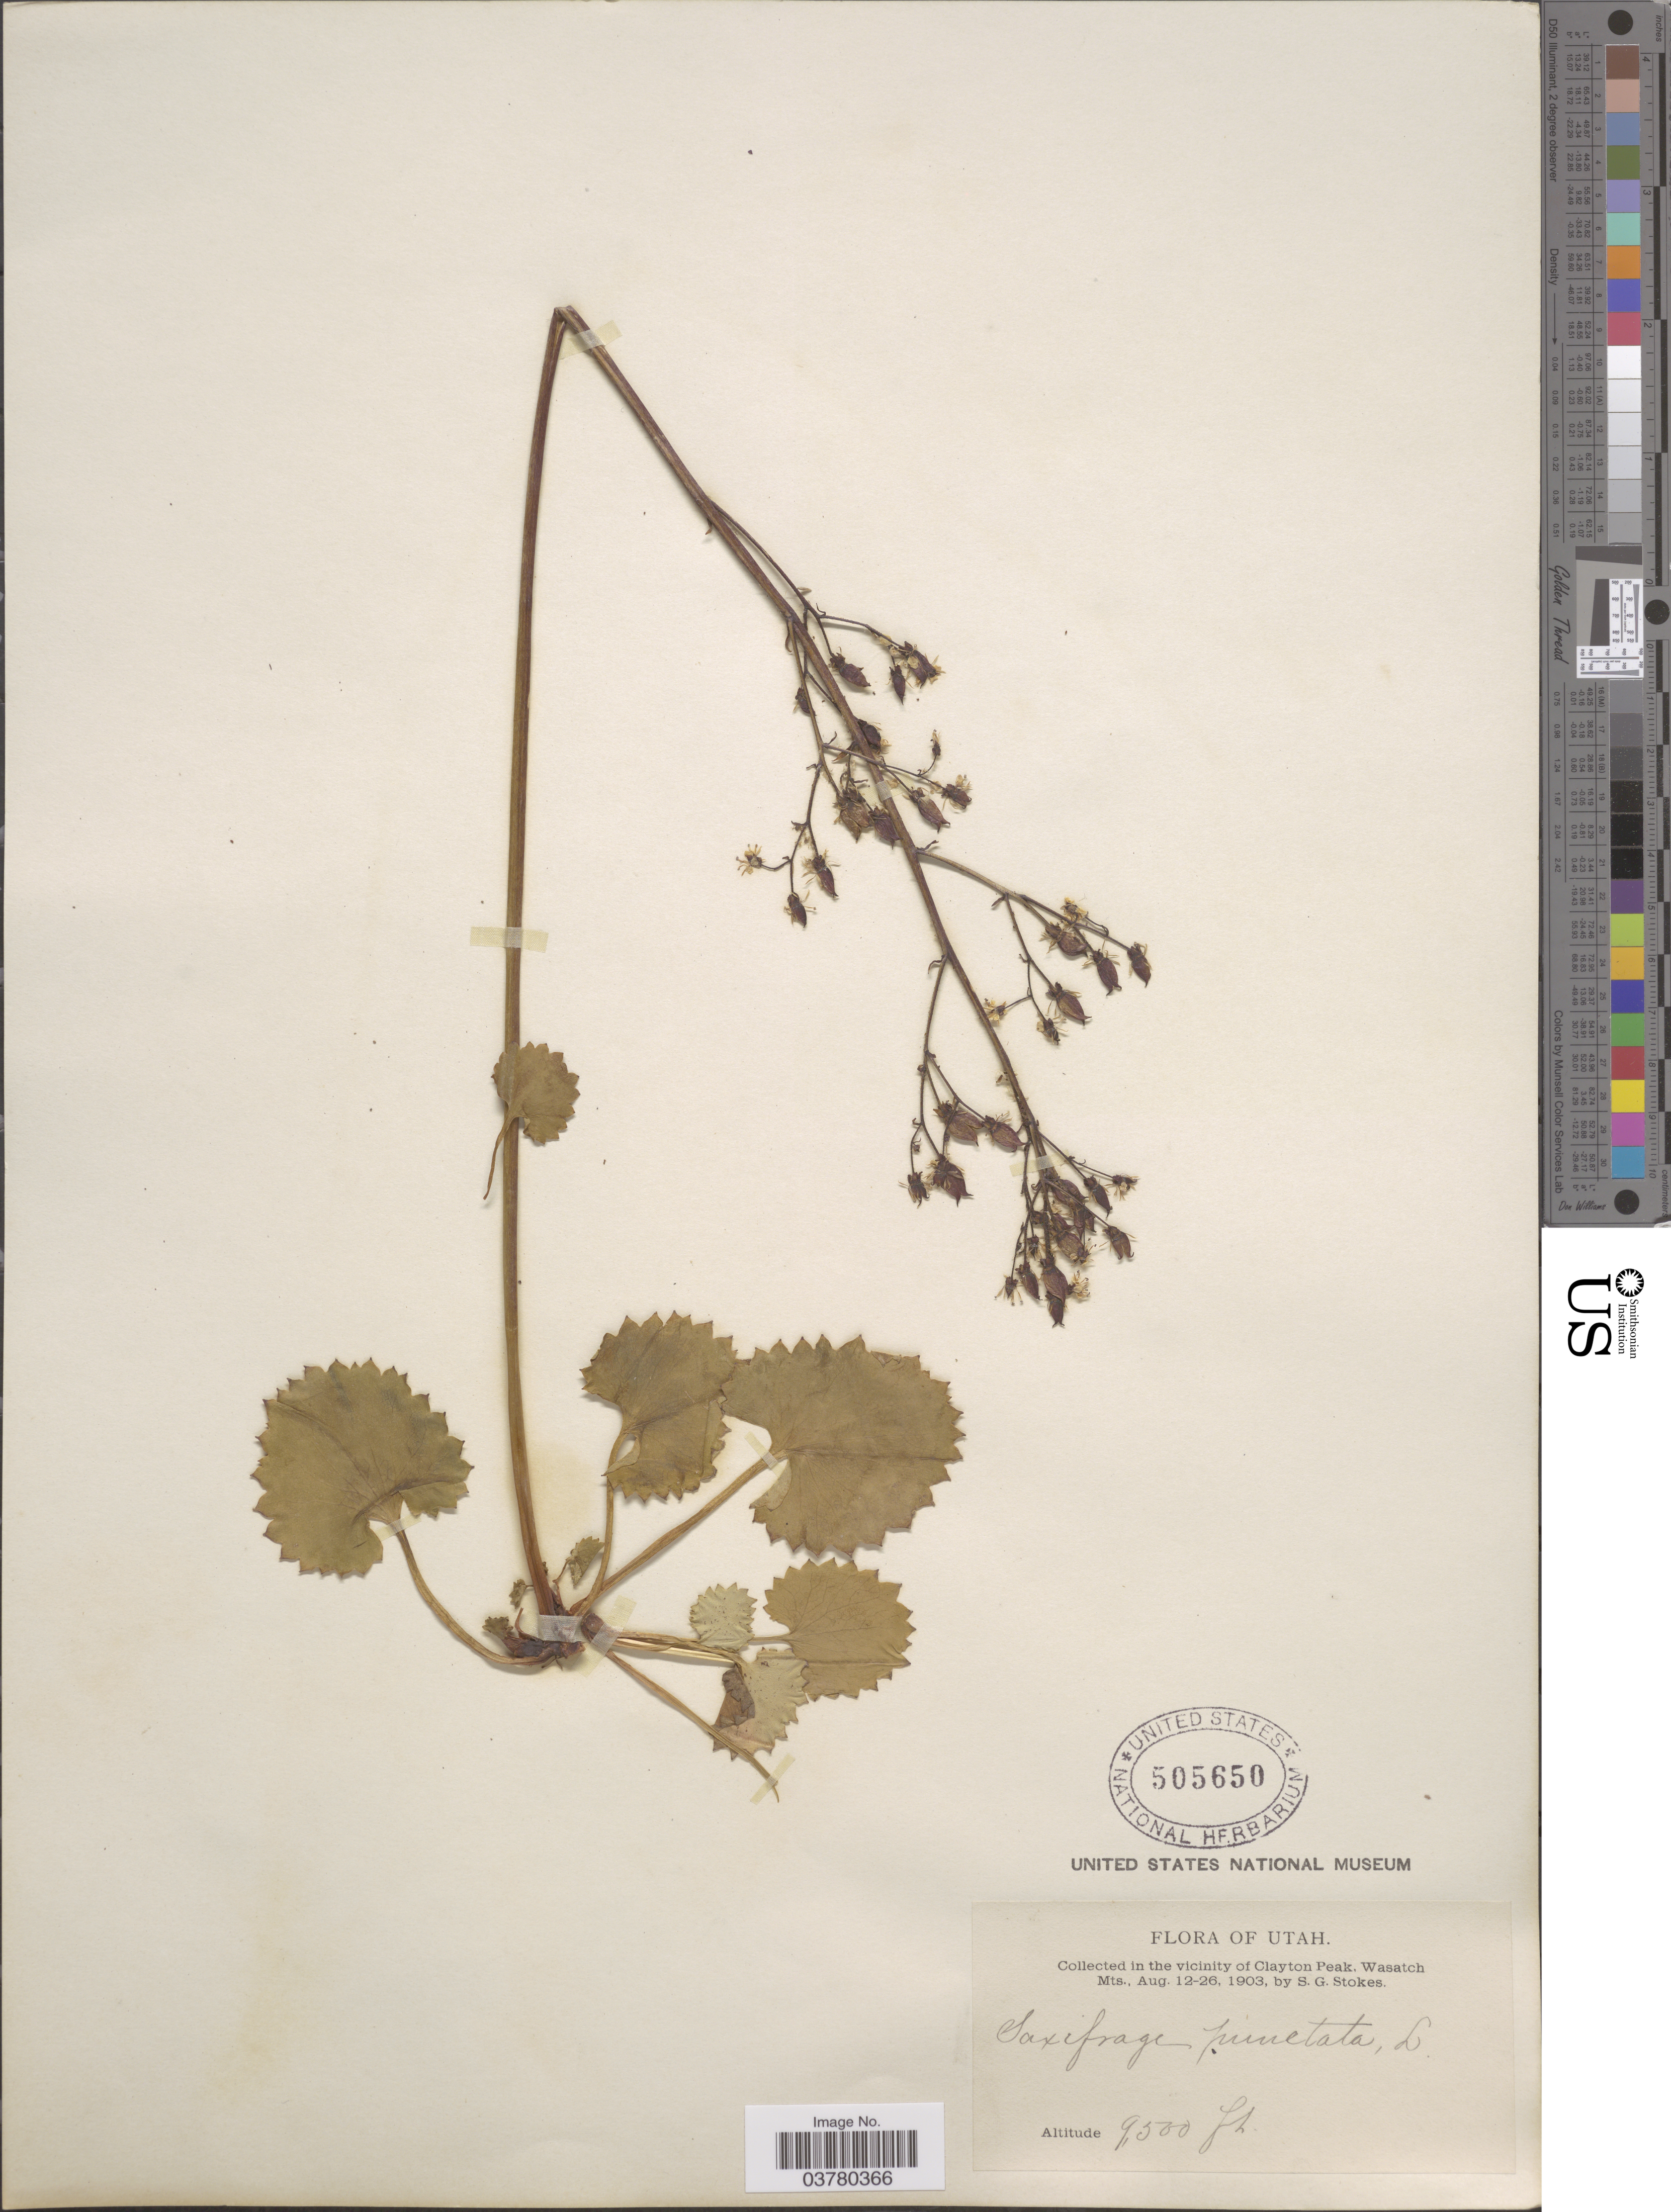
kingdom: Plantae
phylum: Tracheophyta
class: Magnoliopsida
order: Saxifragales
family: Saxifragaceae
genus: Micranthes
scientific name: Micranthes odontoloma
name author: (Piper) A. Heller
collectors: S. G. Stokes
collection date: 1903-08-12/1903-08-26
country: United States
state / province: Utah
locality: In the vicinity of Clayton Peak, Wasatch Mts.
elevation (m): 2896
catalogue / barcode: US 505650